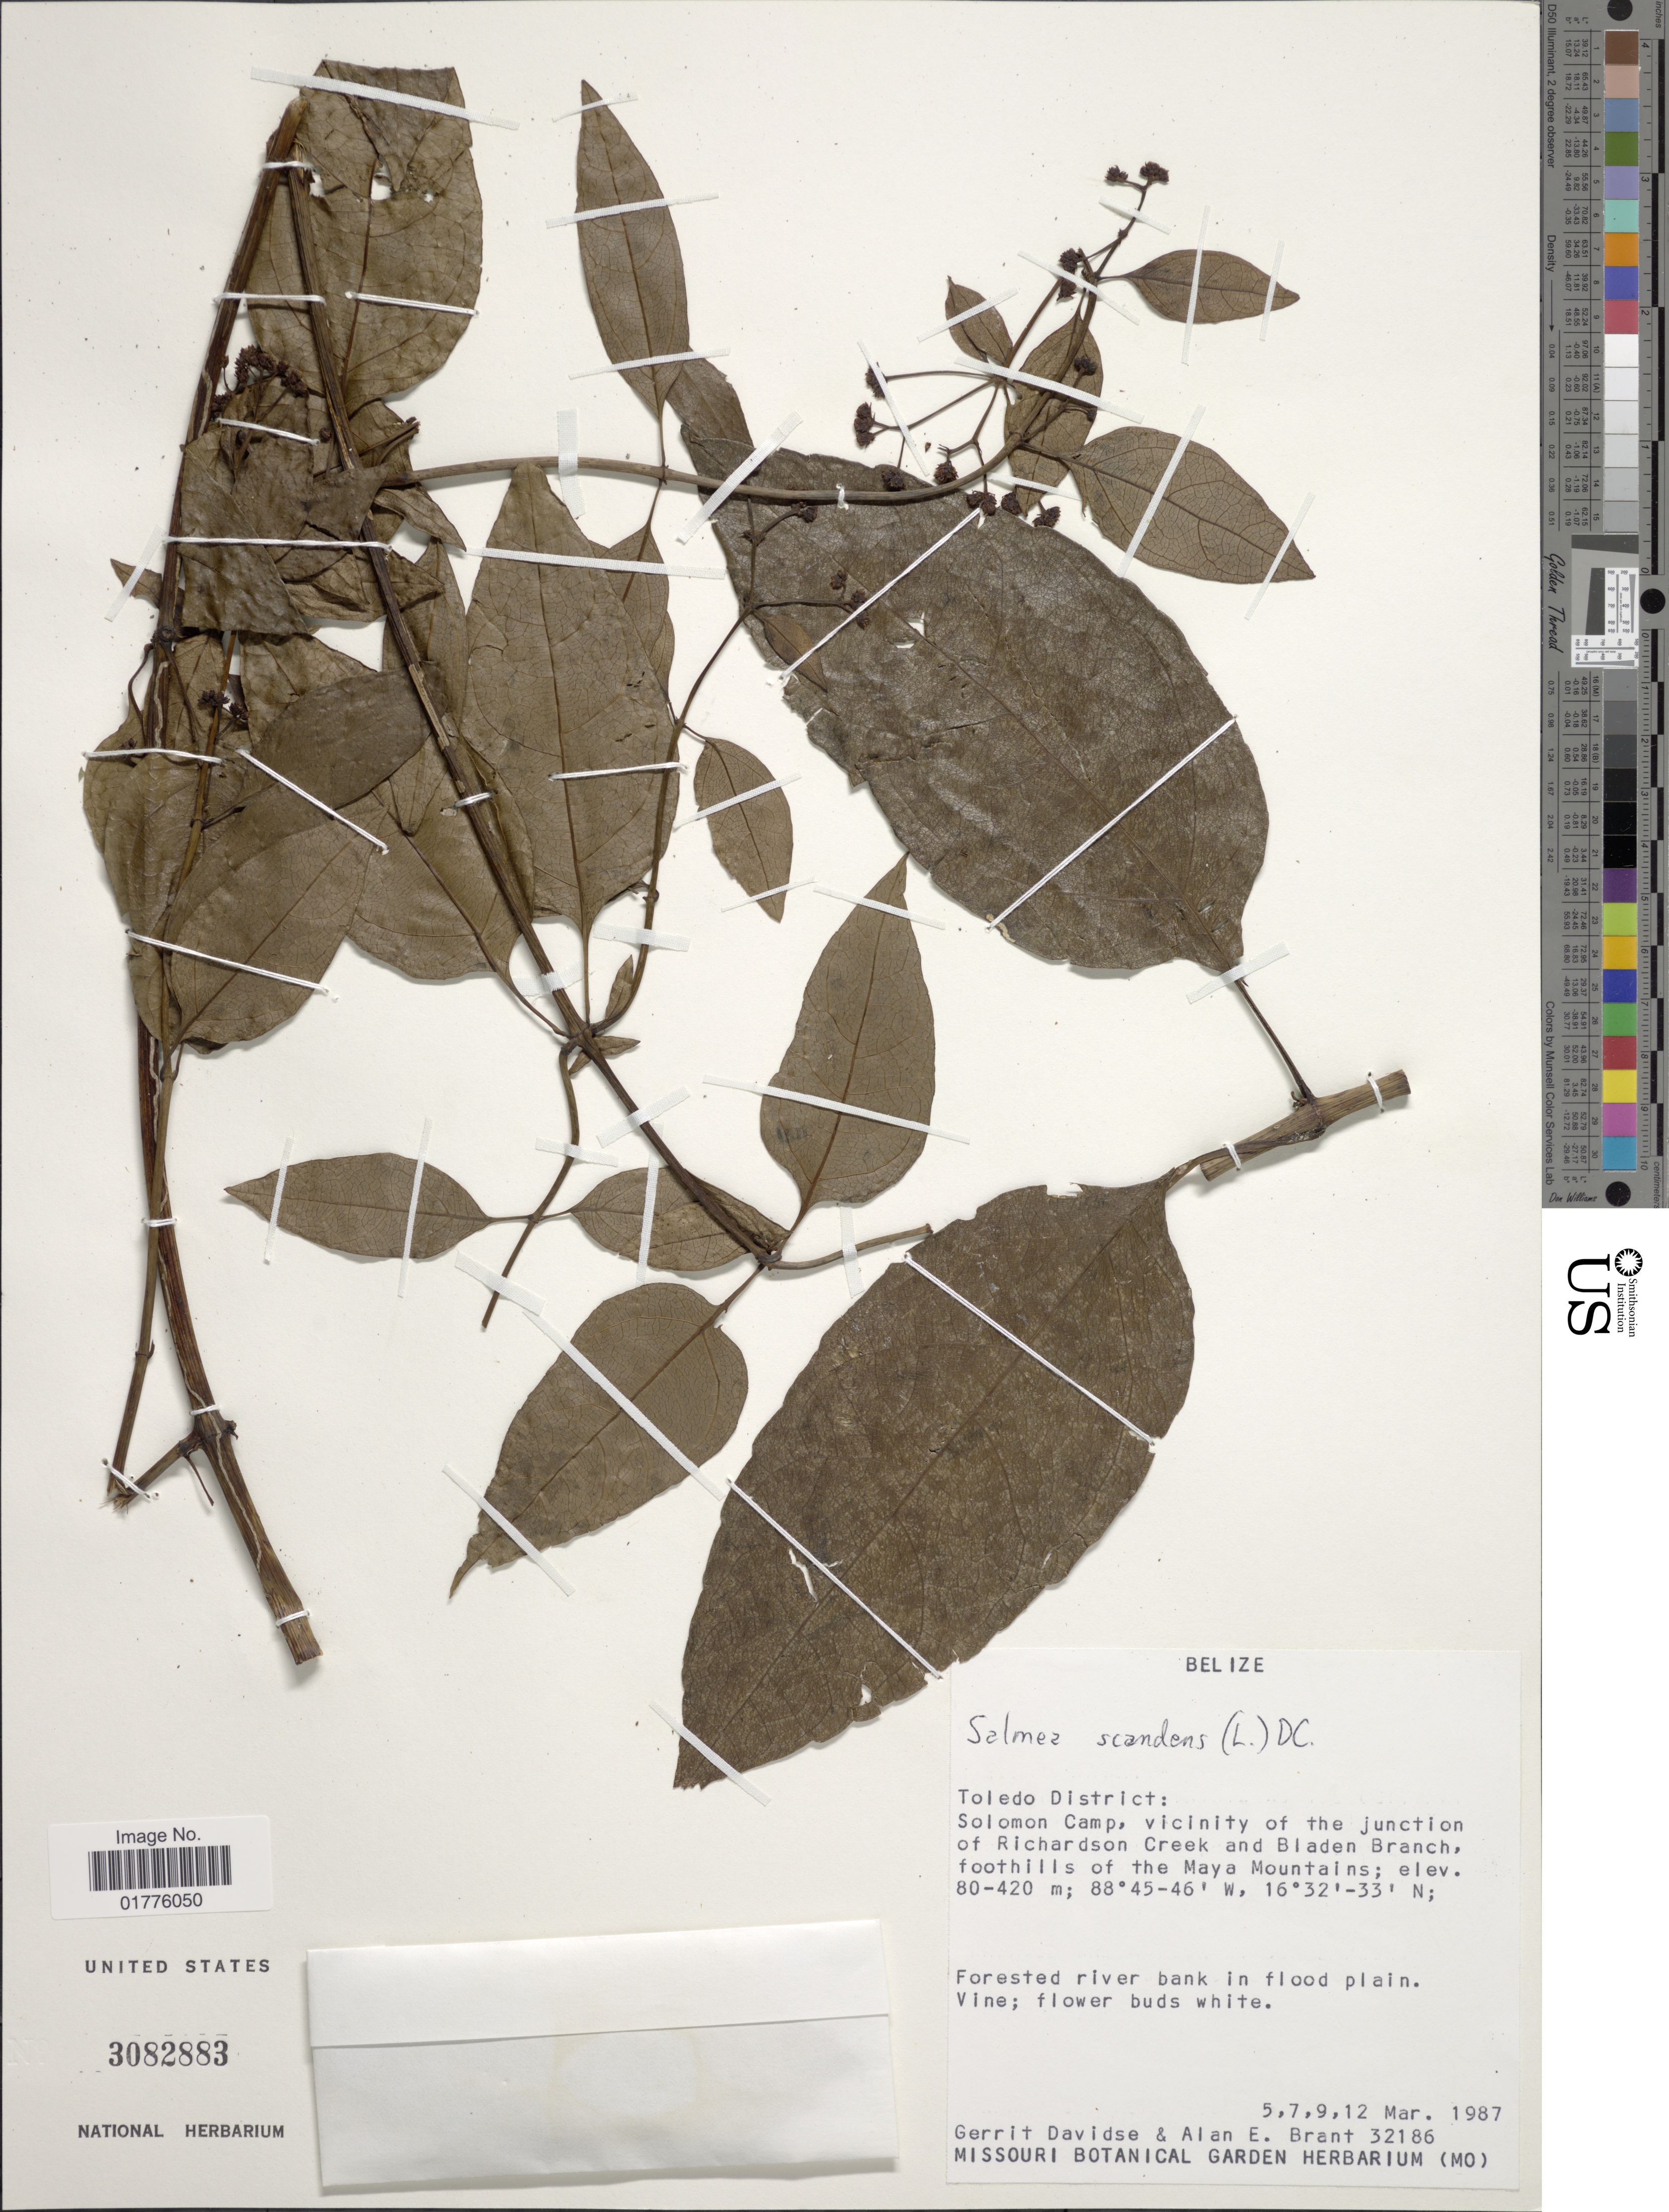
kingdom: Plantae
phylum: Tracheophyta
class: Magnoliopsida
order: Asterales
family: Asteraceae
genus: Salmea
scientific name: Salmea scandens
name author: (L.) DC.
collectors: G. Davidse & A. Brant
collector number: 32186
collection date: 1987-03-05/1987-03-12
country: Belize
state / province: Toledo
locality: Toledo District; Solomon Camp, vicinity of the junction of Richardson Creek and Bladen Branch, foothills of the Maya Mountains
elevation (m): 80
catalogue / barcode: US 3082883